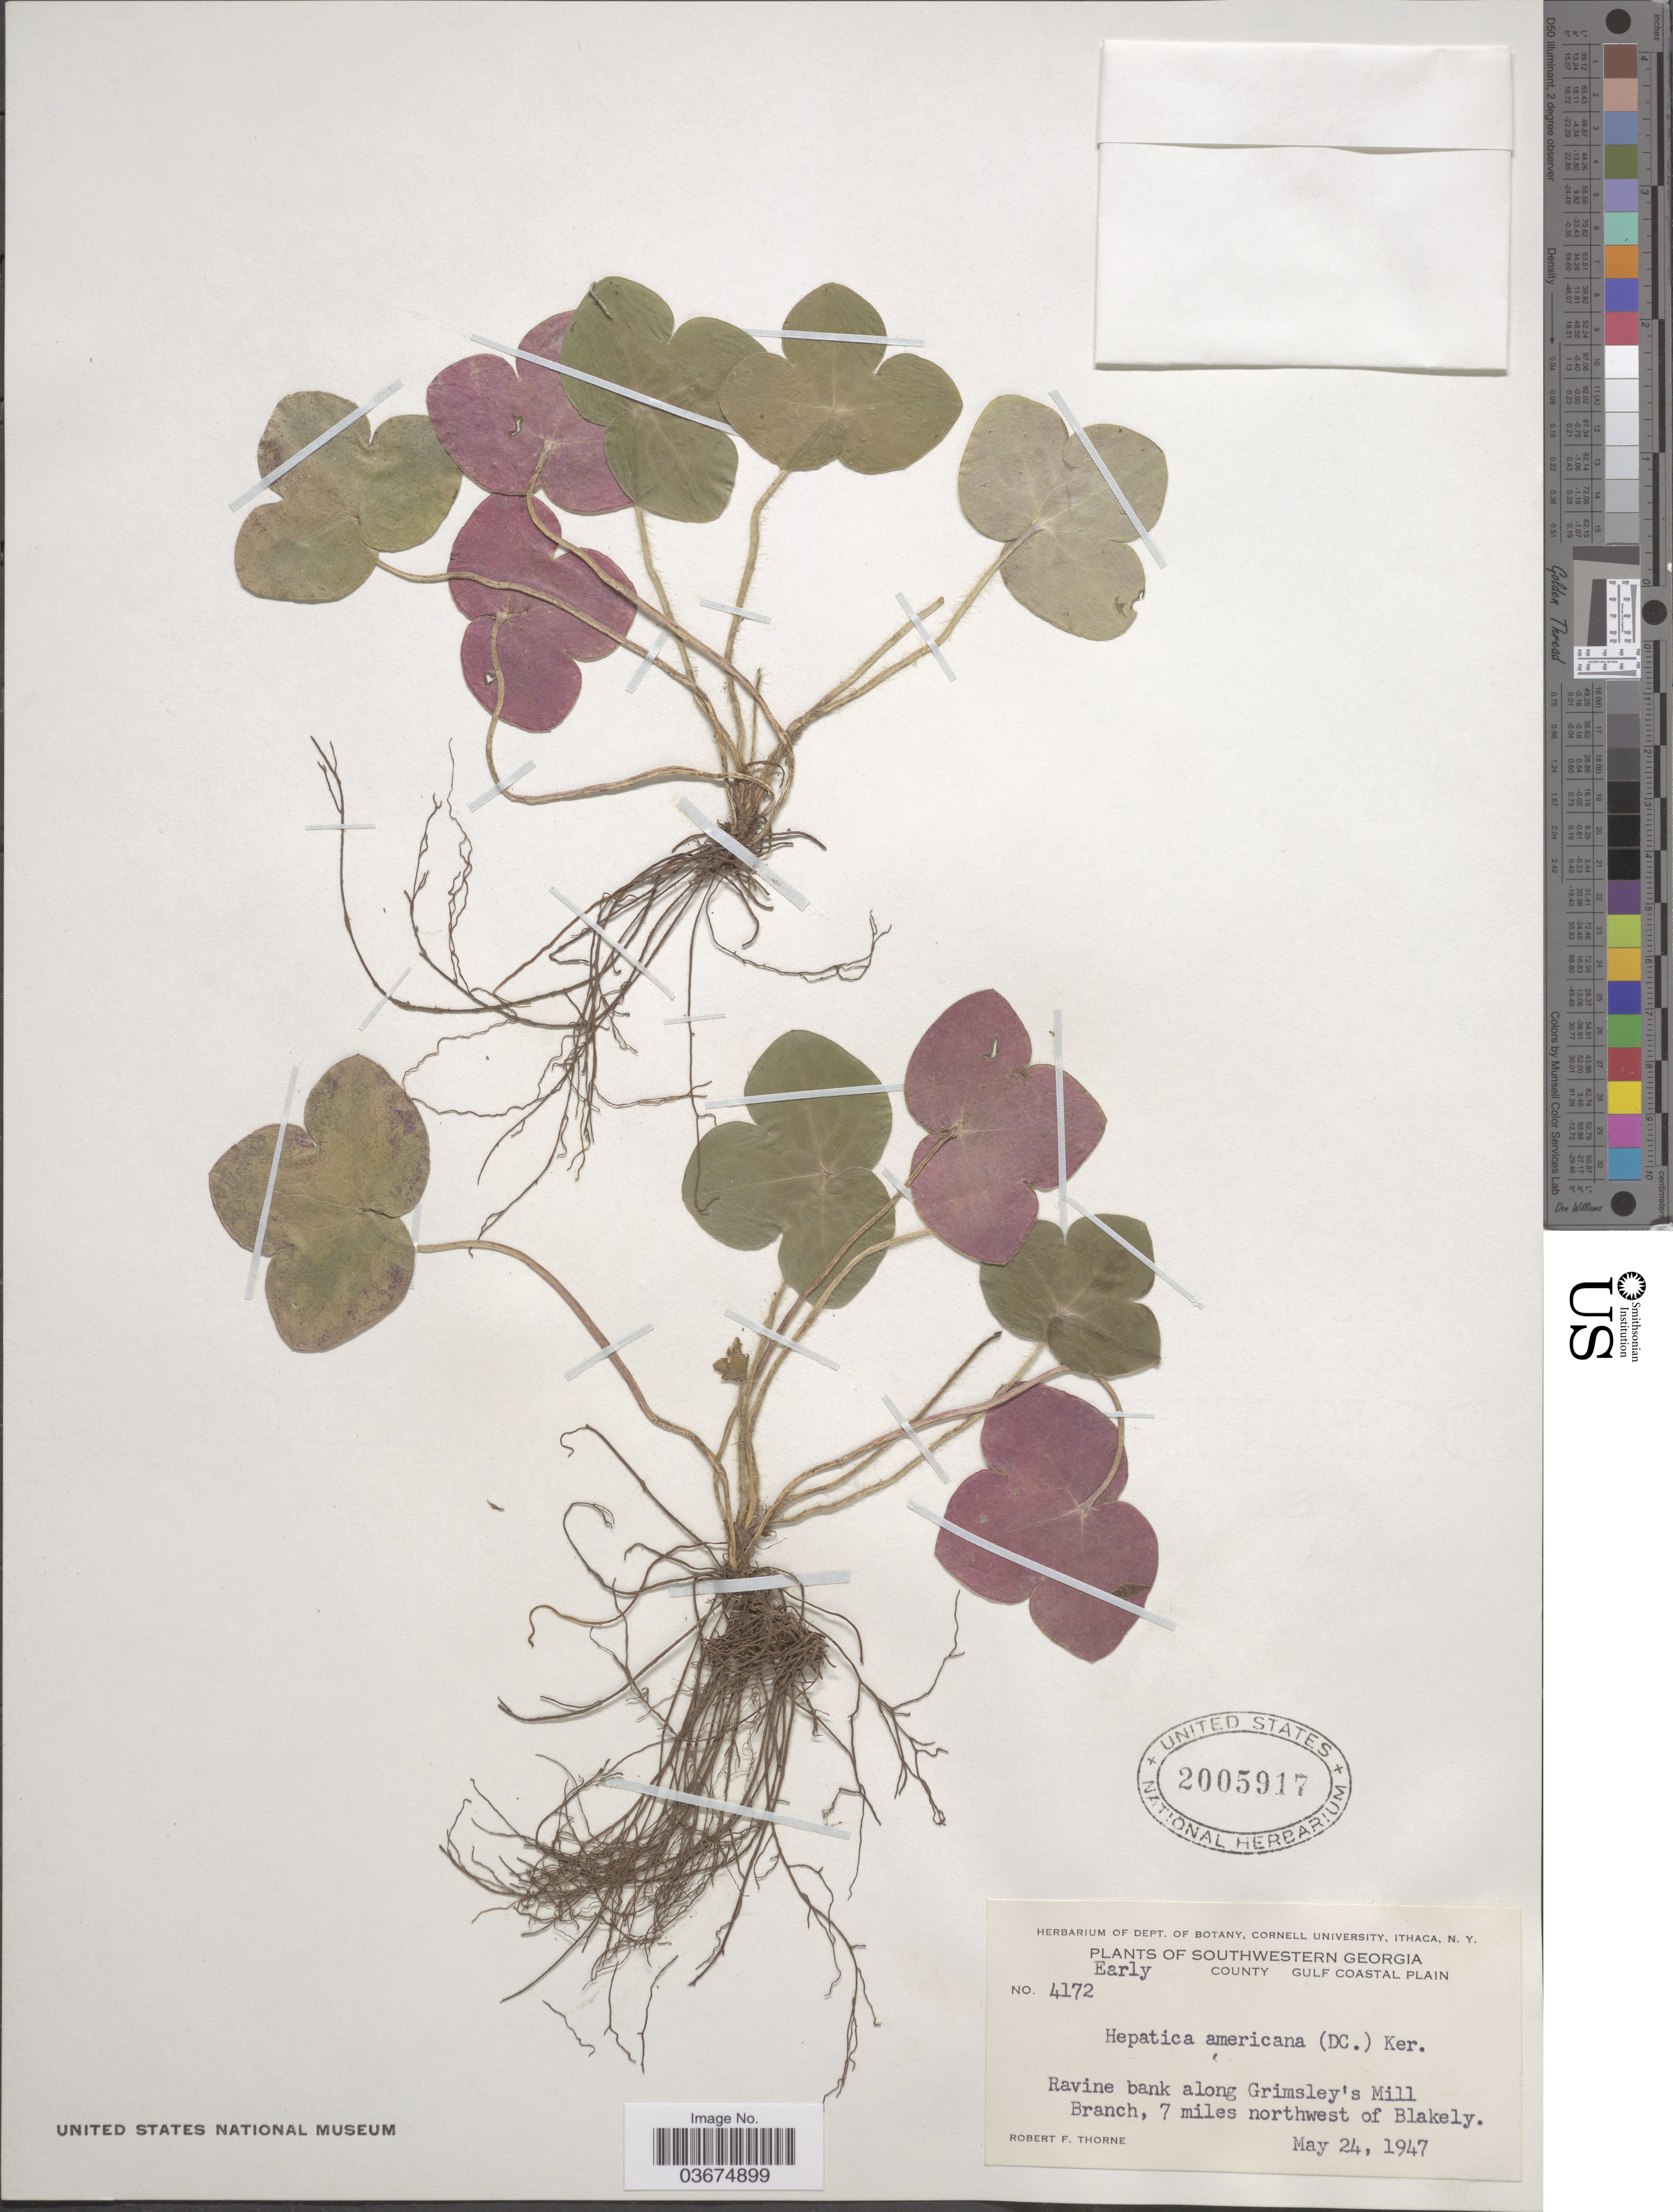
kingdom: Plantae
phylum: Tracheophyta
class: Magnoliopsida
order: Ranunculales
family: Ranunculaceae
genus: Hepatica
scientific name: Hepatica americana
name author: (DC.) Ker Gawl.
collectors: R. F. Thorne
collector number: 4172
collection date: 1947-05-24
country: United States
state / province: Georgia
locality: Southwestern Georgia. Early County. Gulf Coastal Plain. Ravine bank along Grimsley's Mill Branch, 7 miles northwest of Blakely.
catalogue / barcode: US 2005917